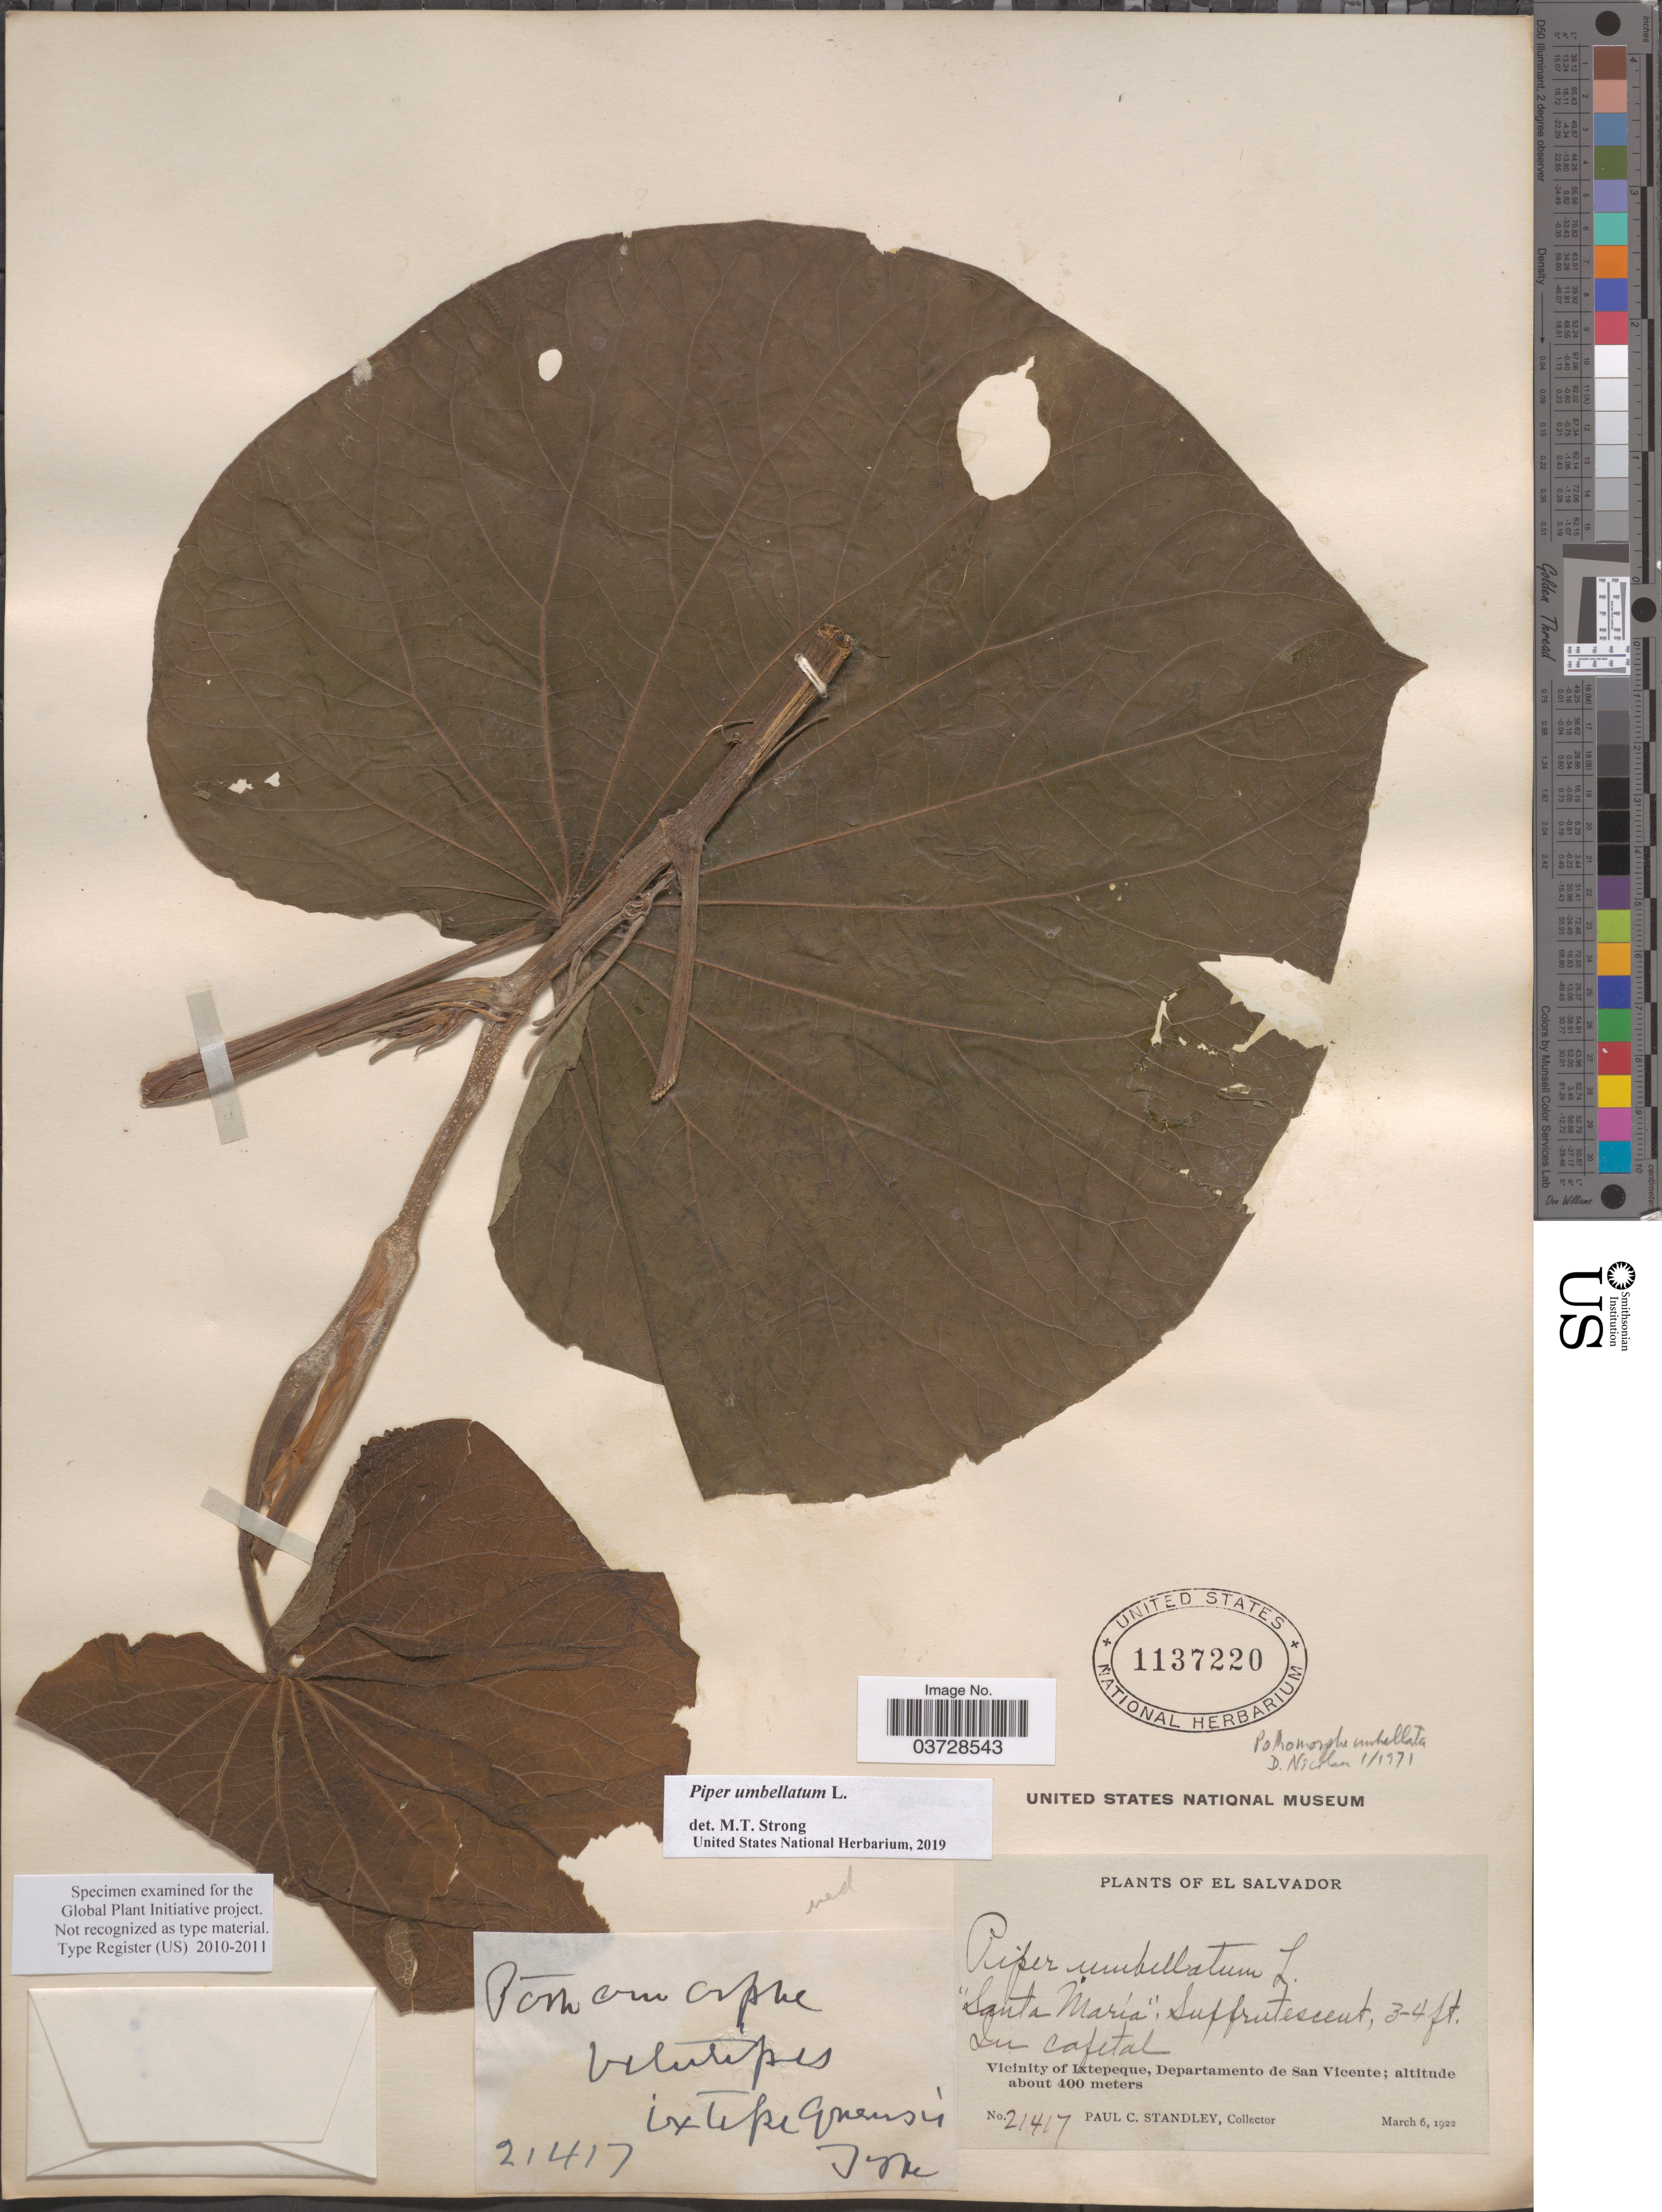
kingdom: Plantae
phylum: Tracheophyta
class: Magnoliopsida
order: Piperales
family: Piperaceae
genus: Piper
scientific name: Piper umbellatum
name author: L.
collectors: P. C. Standley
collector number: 21417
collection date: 1922-03-06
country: El Salvador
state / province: San Vincente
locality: "Santa María". Vicinity of Ixtepeque, Departamento de San Vicente.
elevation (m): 400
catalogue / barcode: US 1137220